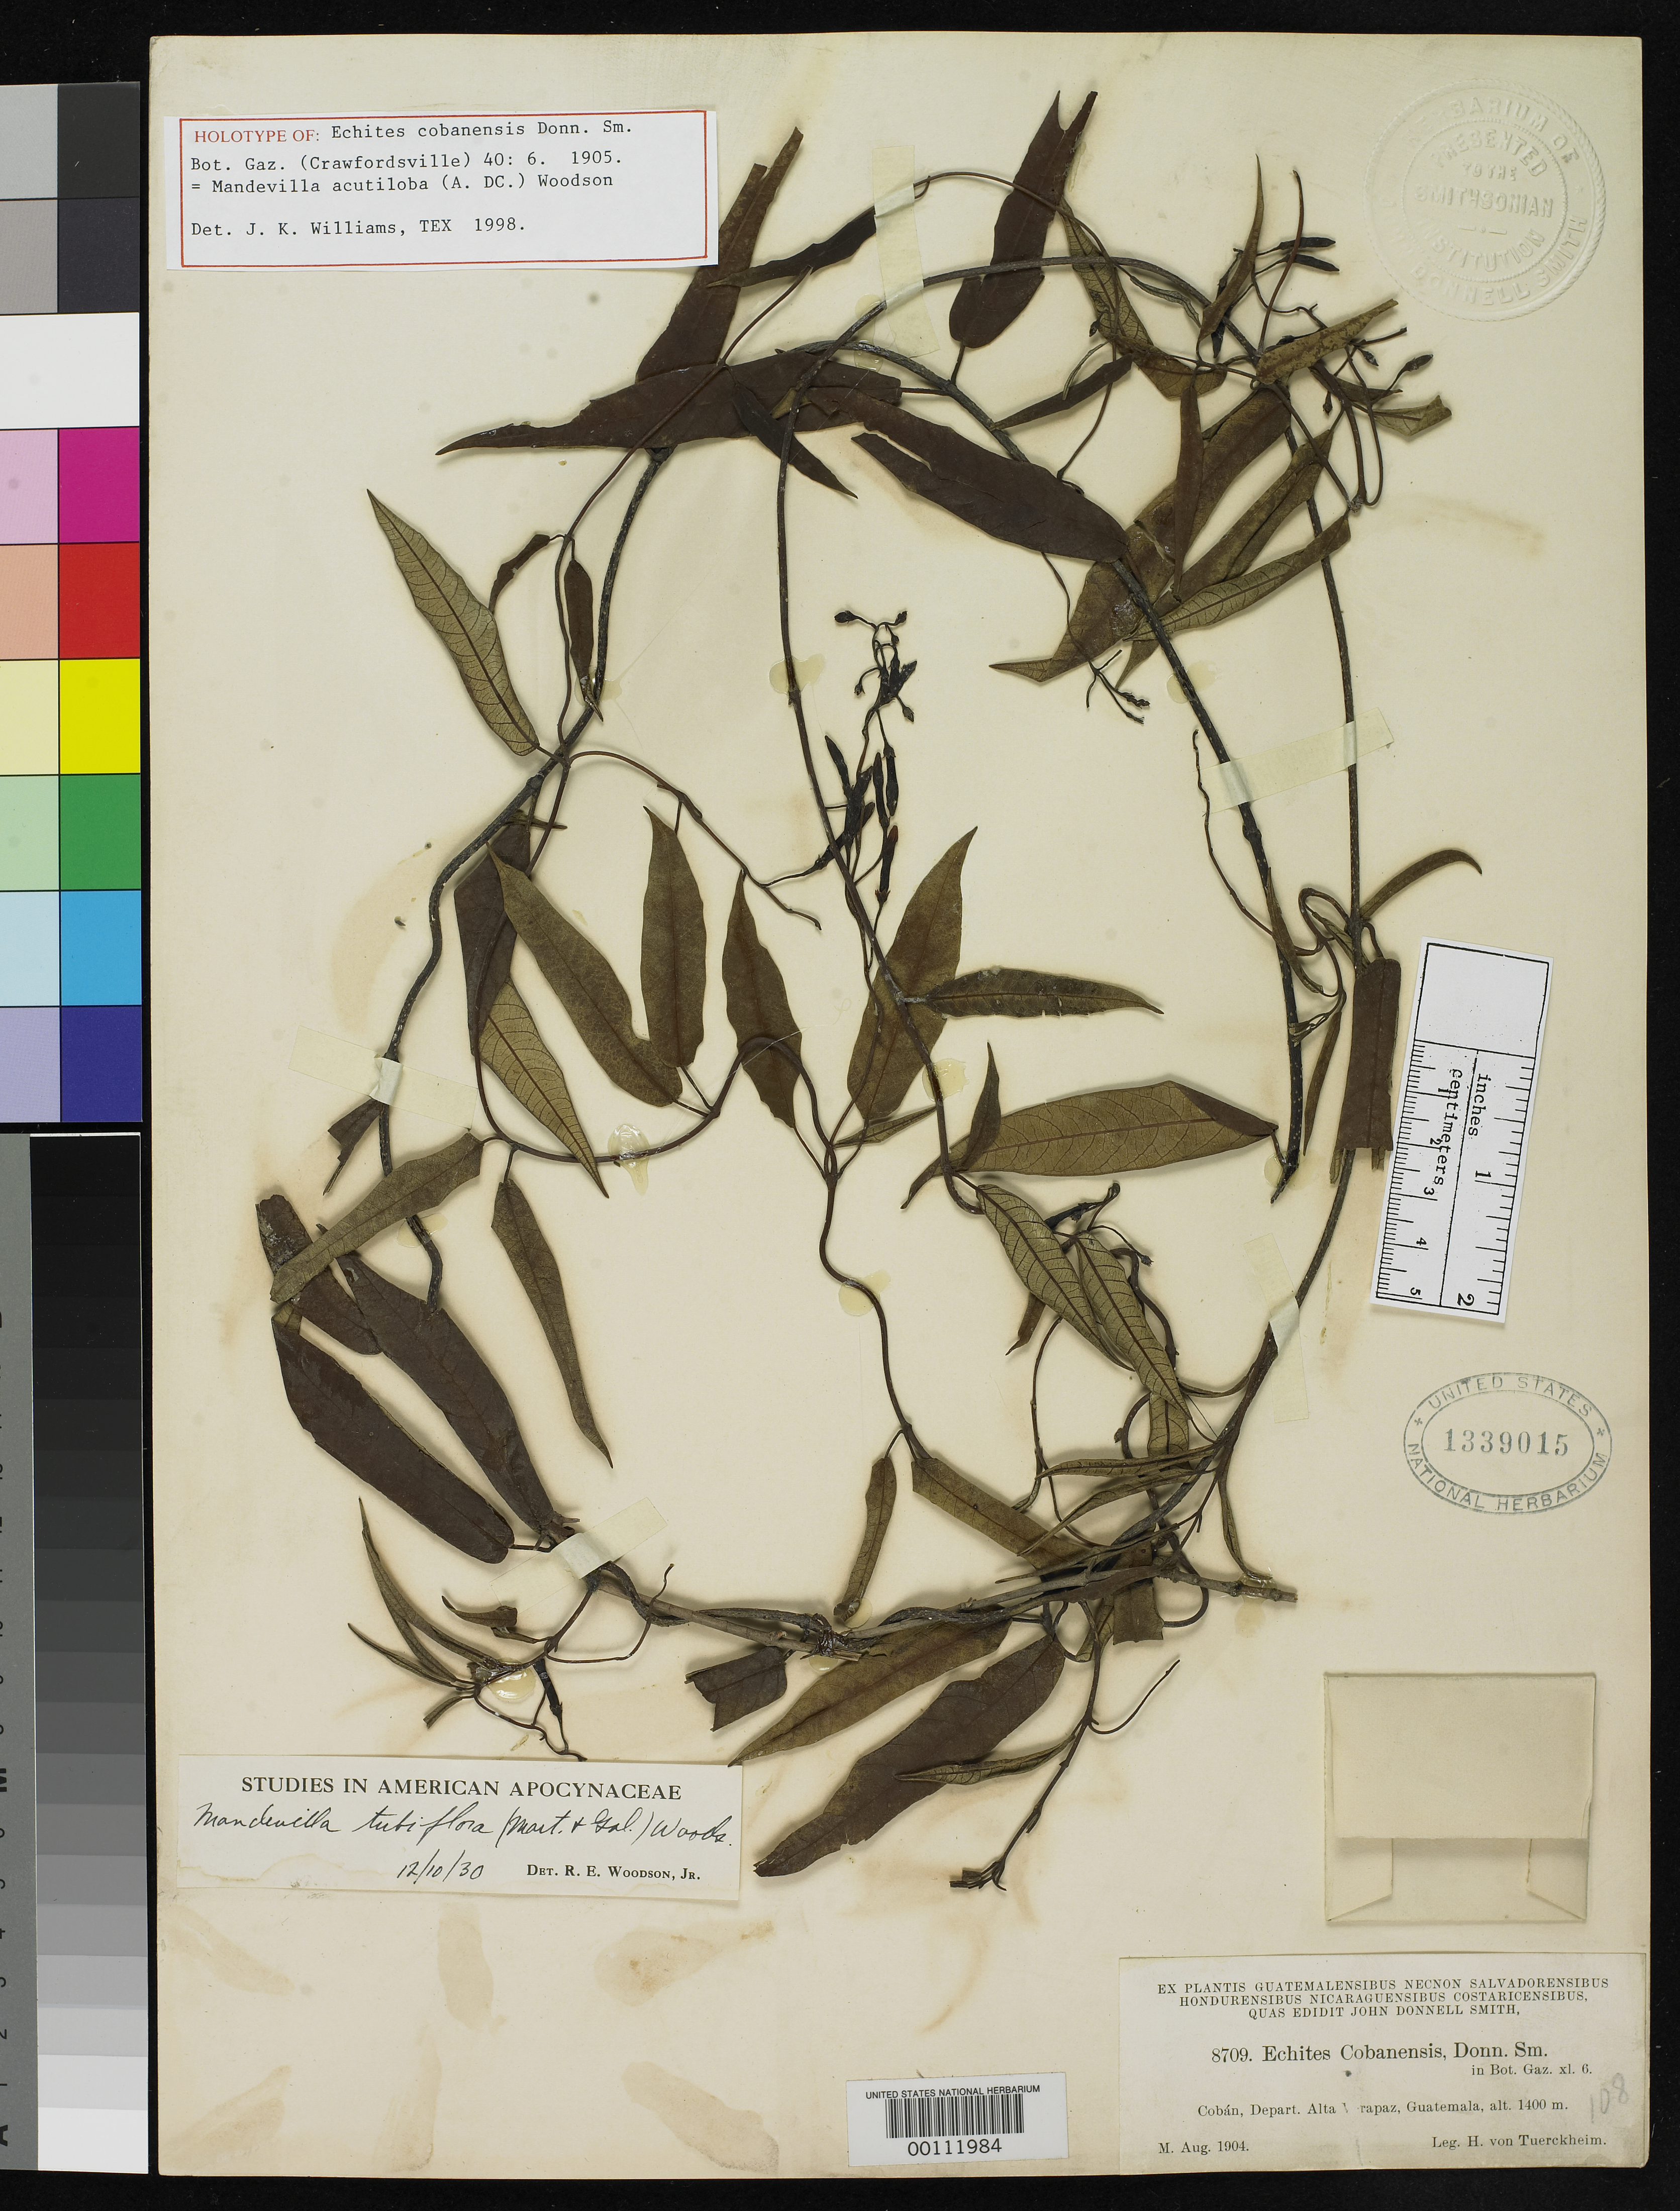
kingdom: Plantae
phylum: Tracheophyta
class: Magnoliopsida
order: Gentianales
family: Apocynaceae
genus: Echites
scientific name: Echites cobanensis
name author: Donn. Sm.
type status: Holotype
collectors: H. von Türckheim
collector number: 8709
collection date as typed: Aug 1904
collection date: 1904-08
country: Guatemala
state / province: Alta Verapaz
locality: Cobán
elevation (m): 1400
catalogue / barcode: US 1339015